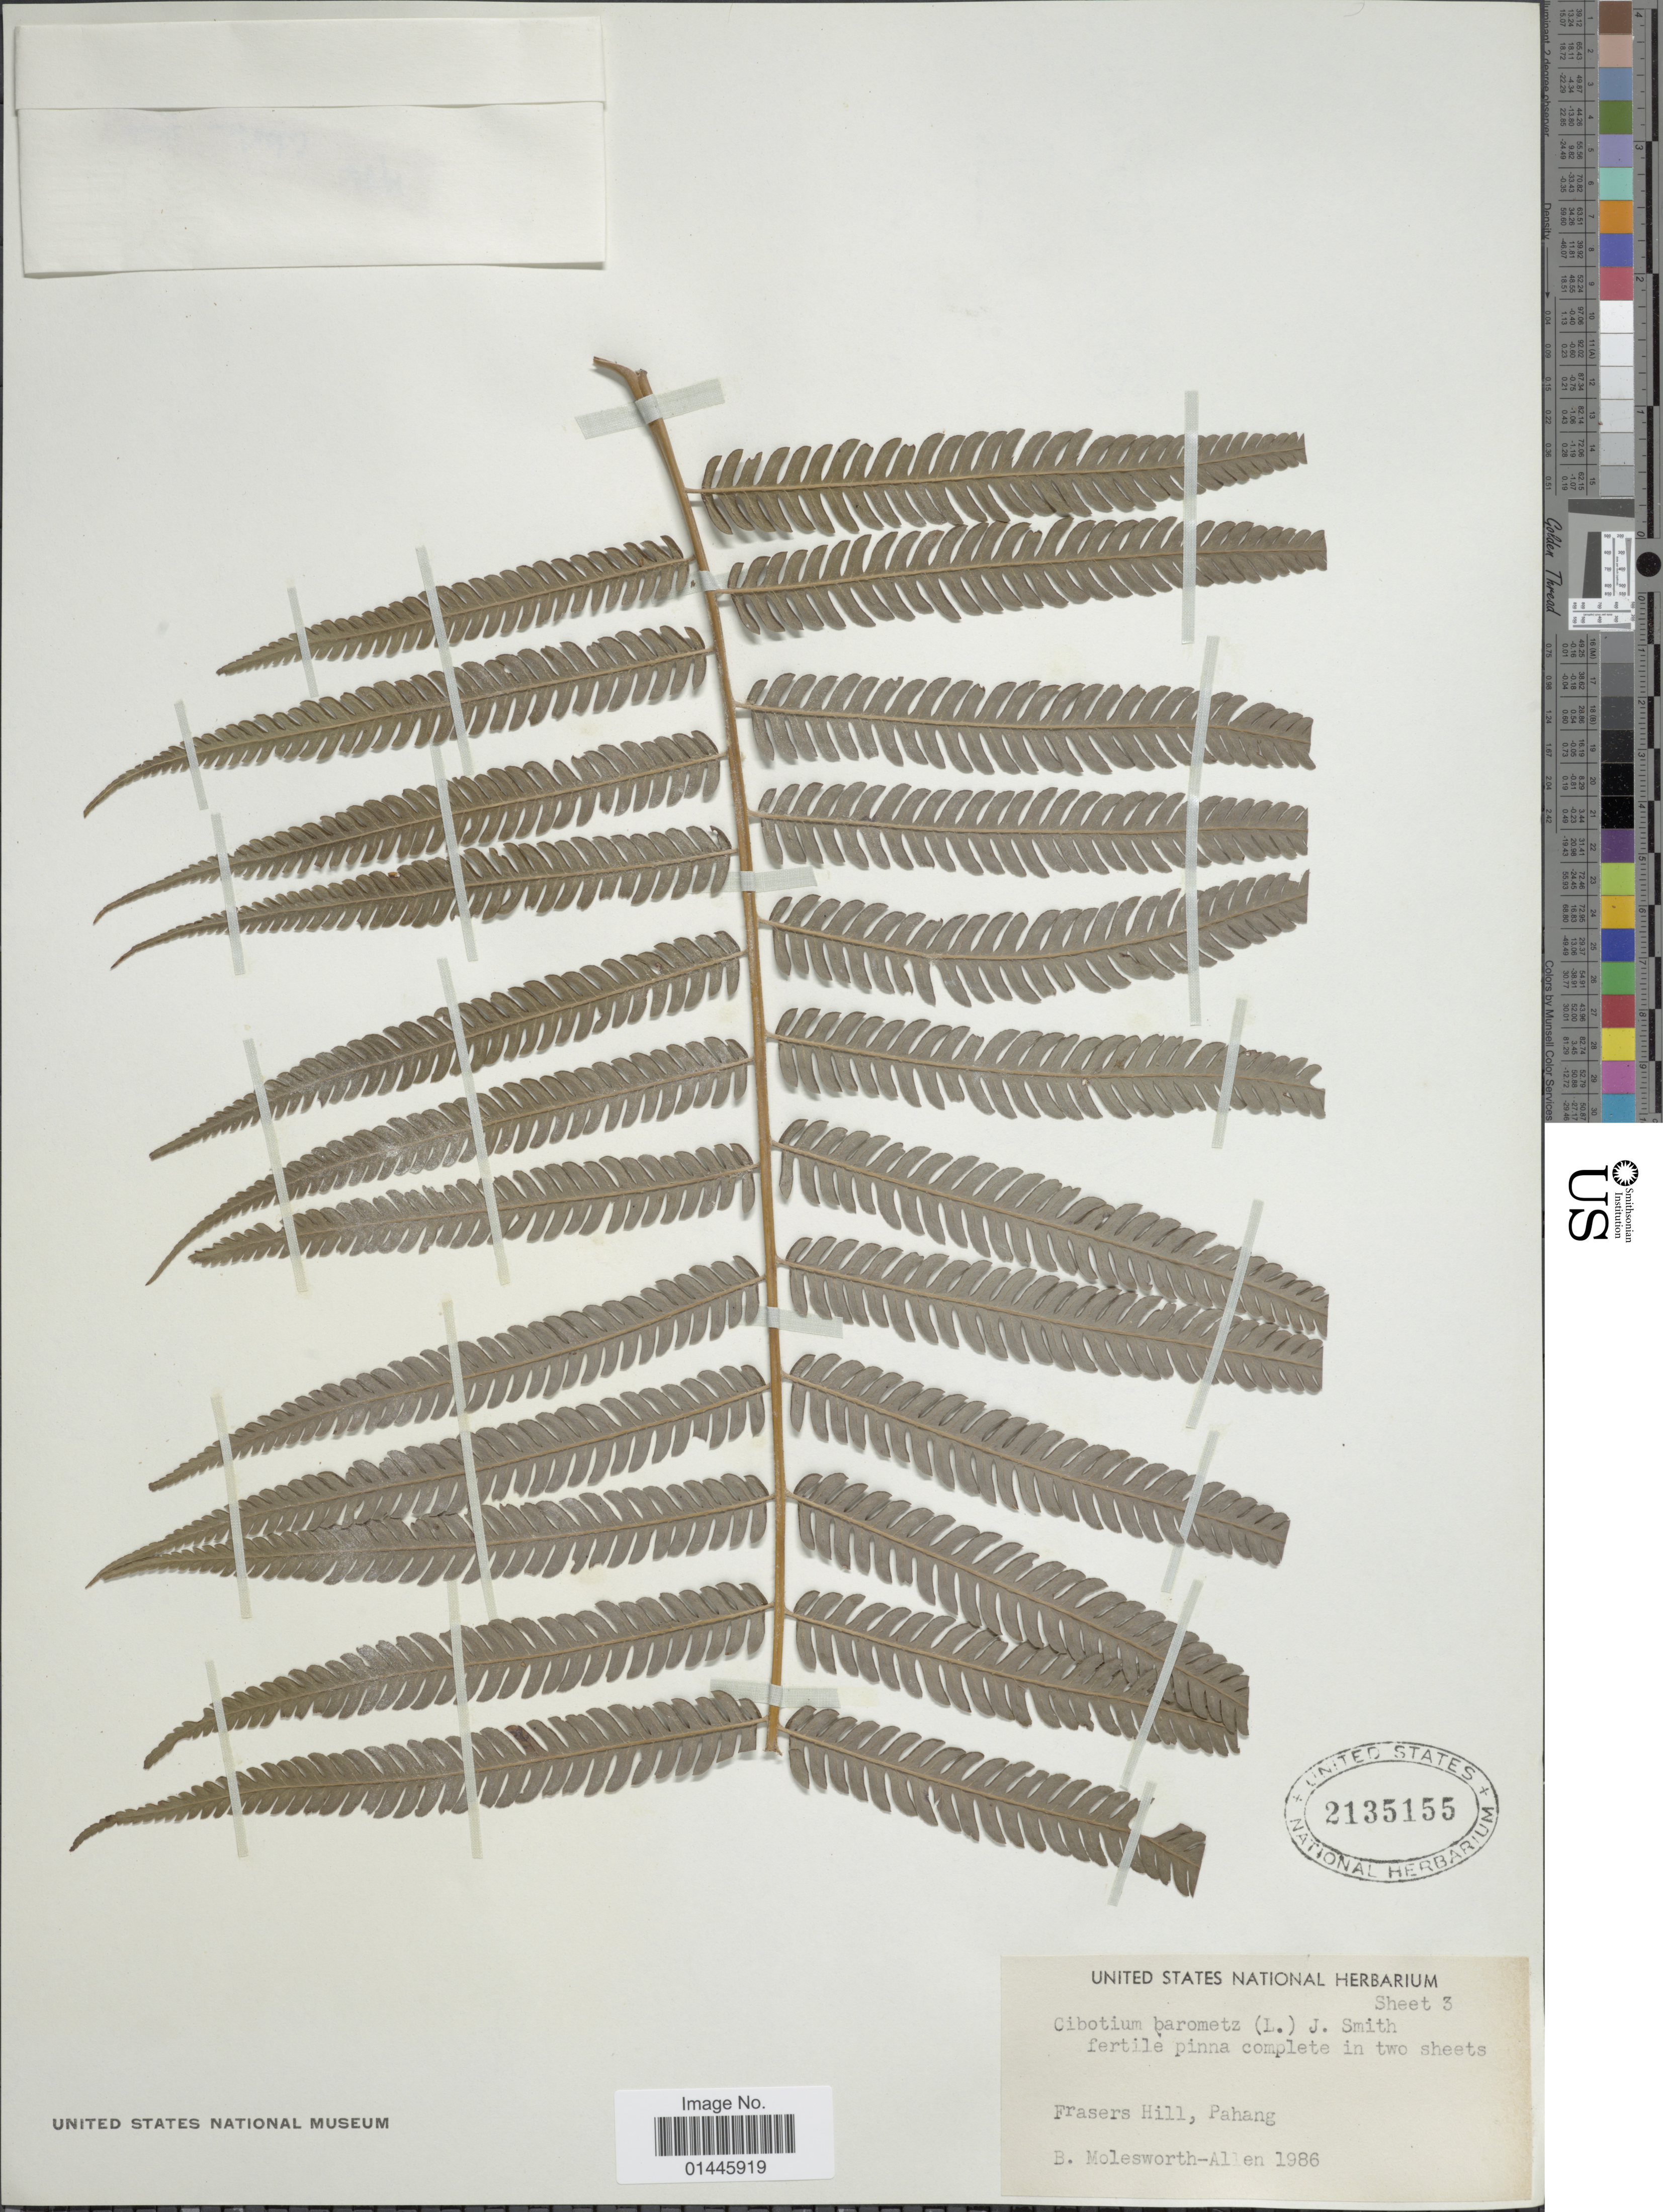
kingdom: Plantae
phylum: Tracheophyta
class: Polypodiopsida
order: Cyatheales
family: Cibotiaceae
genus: Cibotium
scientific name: Cibotium barometz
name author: (L.) J. Sm.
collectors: B. E. G. Molesworth-Allen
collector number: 1986?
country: Malaysia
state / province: Pahang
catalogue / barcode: US 2135155